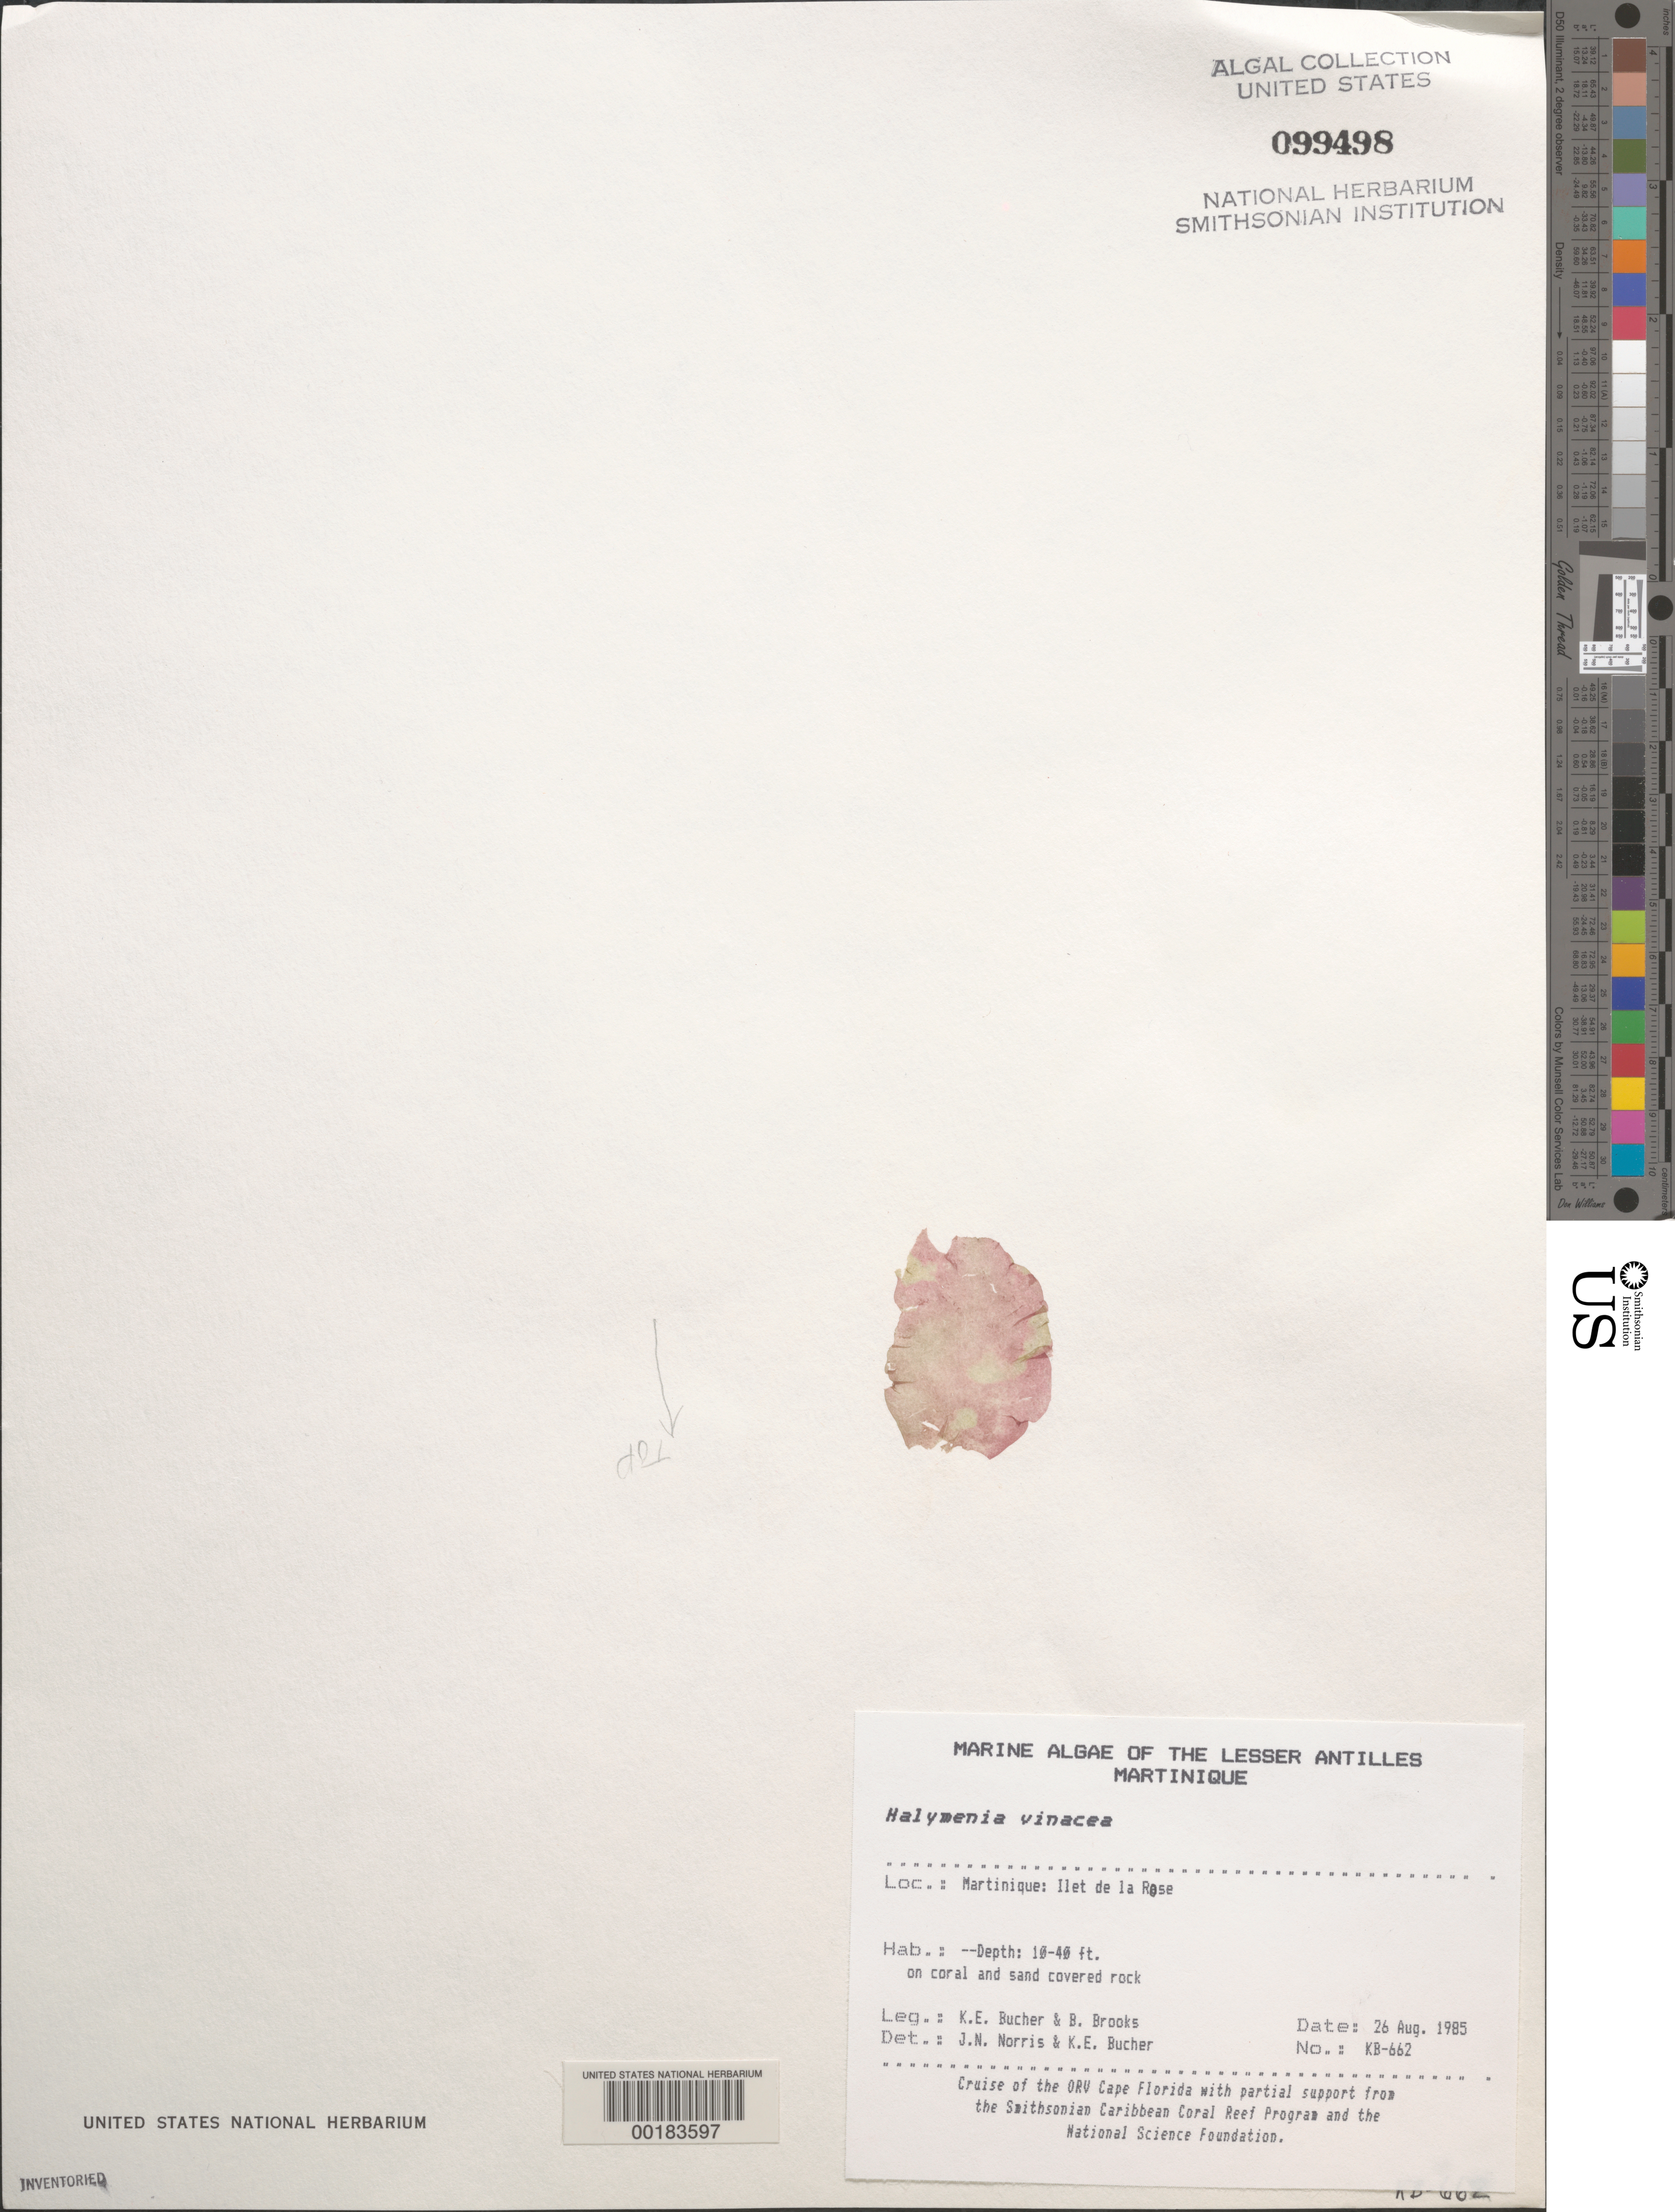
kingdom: Plantae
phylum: Rhodophyta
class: Florideophyceae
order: Halymeniales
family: Halymeniaceae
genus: Halymenia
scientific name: Halymenia vinacea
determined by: Norris, J. N.; Bucher, K. E.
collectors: K. E. Bucher & B. Brooks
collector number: Kb-662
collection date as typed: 26 Aug 1985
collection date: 1985-08-26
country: Martinique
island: Ilet de la Rose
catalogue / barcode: US 99498